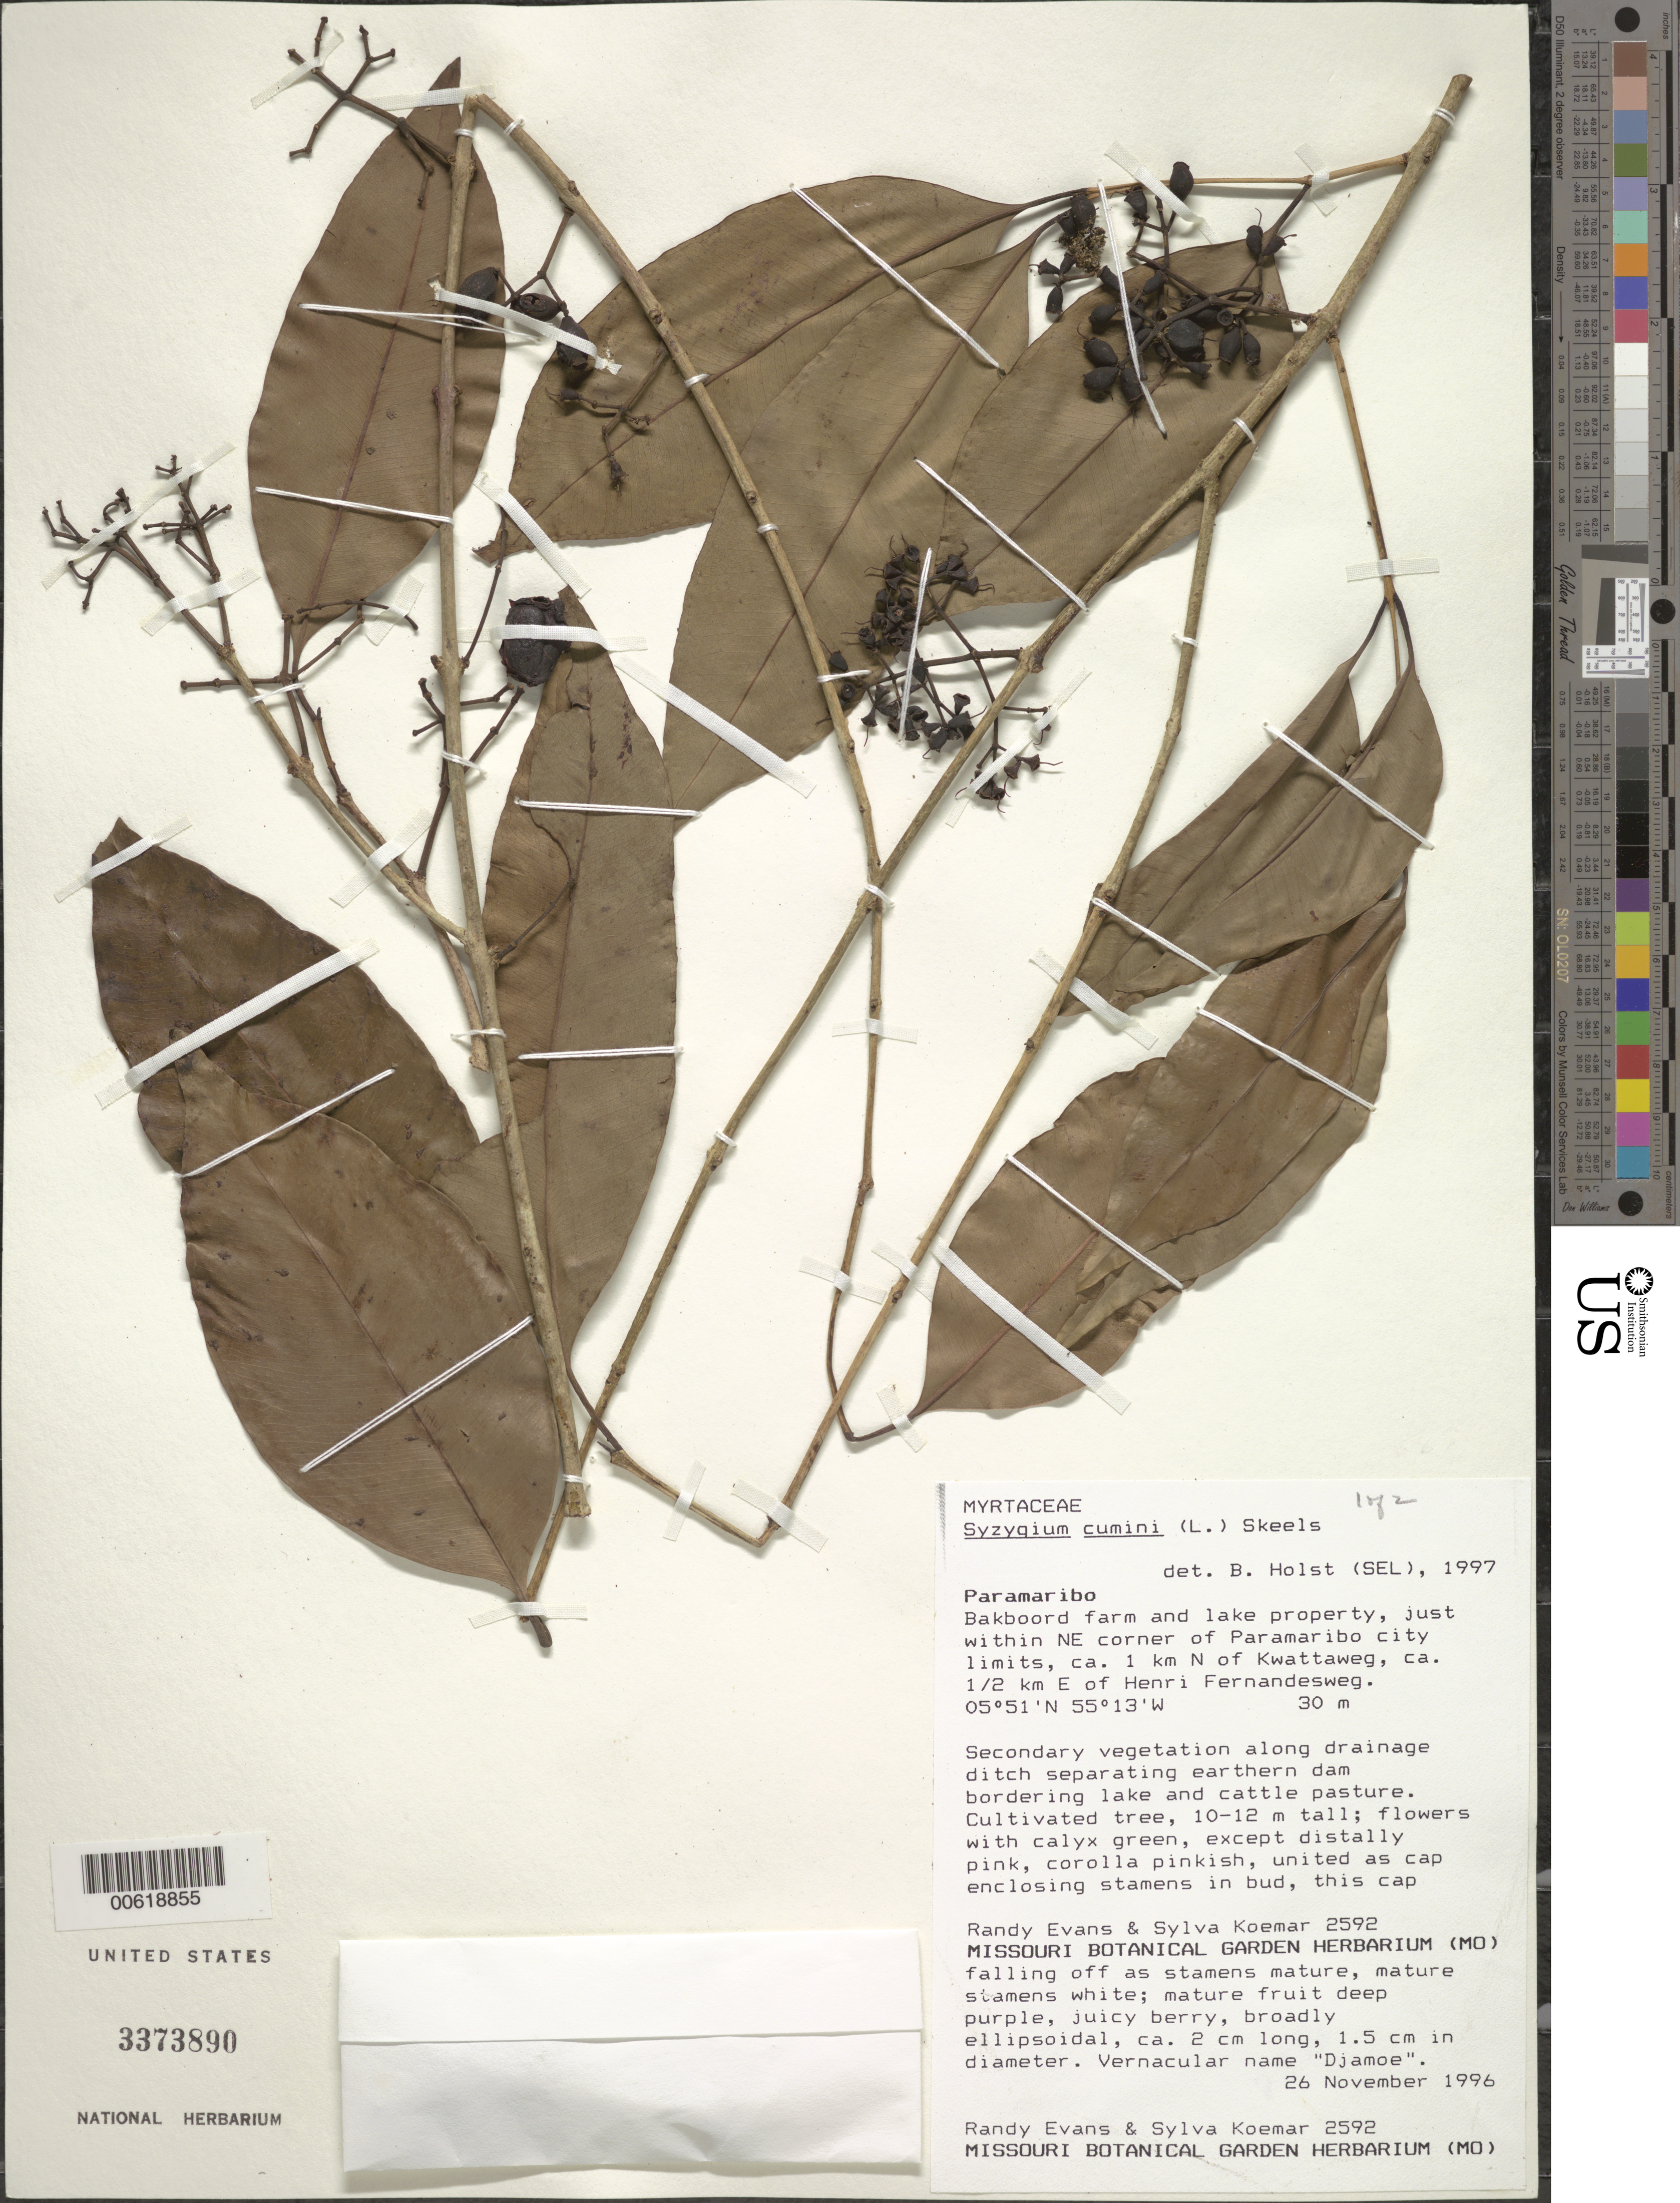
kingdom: Plantae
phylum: Tracheophyta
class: Magnoliopsida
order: Myrtales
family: Myrtaceae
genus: Syzygium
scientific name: Syzygium cumini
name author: (L.) Skeels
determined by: Holst, Bruce K.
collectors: R. Evans & S. Koemar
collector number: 2592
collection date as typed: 26-Nov-96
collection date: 1996-11-26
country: Suriname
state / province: Paramaribo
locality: Bakboord farm and lake property, just within NE corner of Paramaribo city limits, ca. 1 km N of Kwattaweg, ca 1/2 km E of Henri Fernandesweg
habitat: Secondary forest bordering abandoned pasture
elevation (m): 30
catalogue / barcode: US 3373890